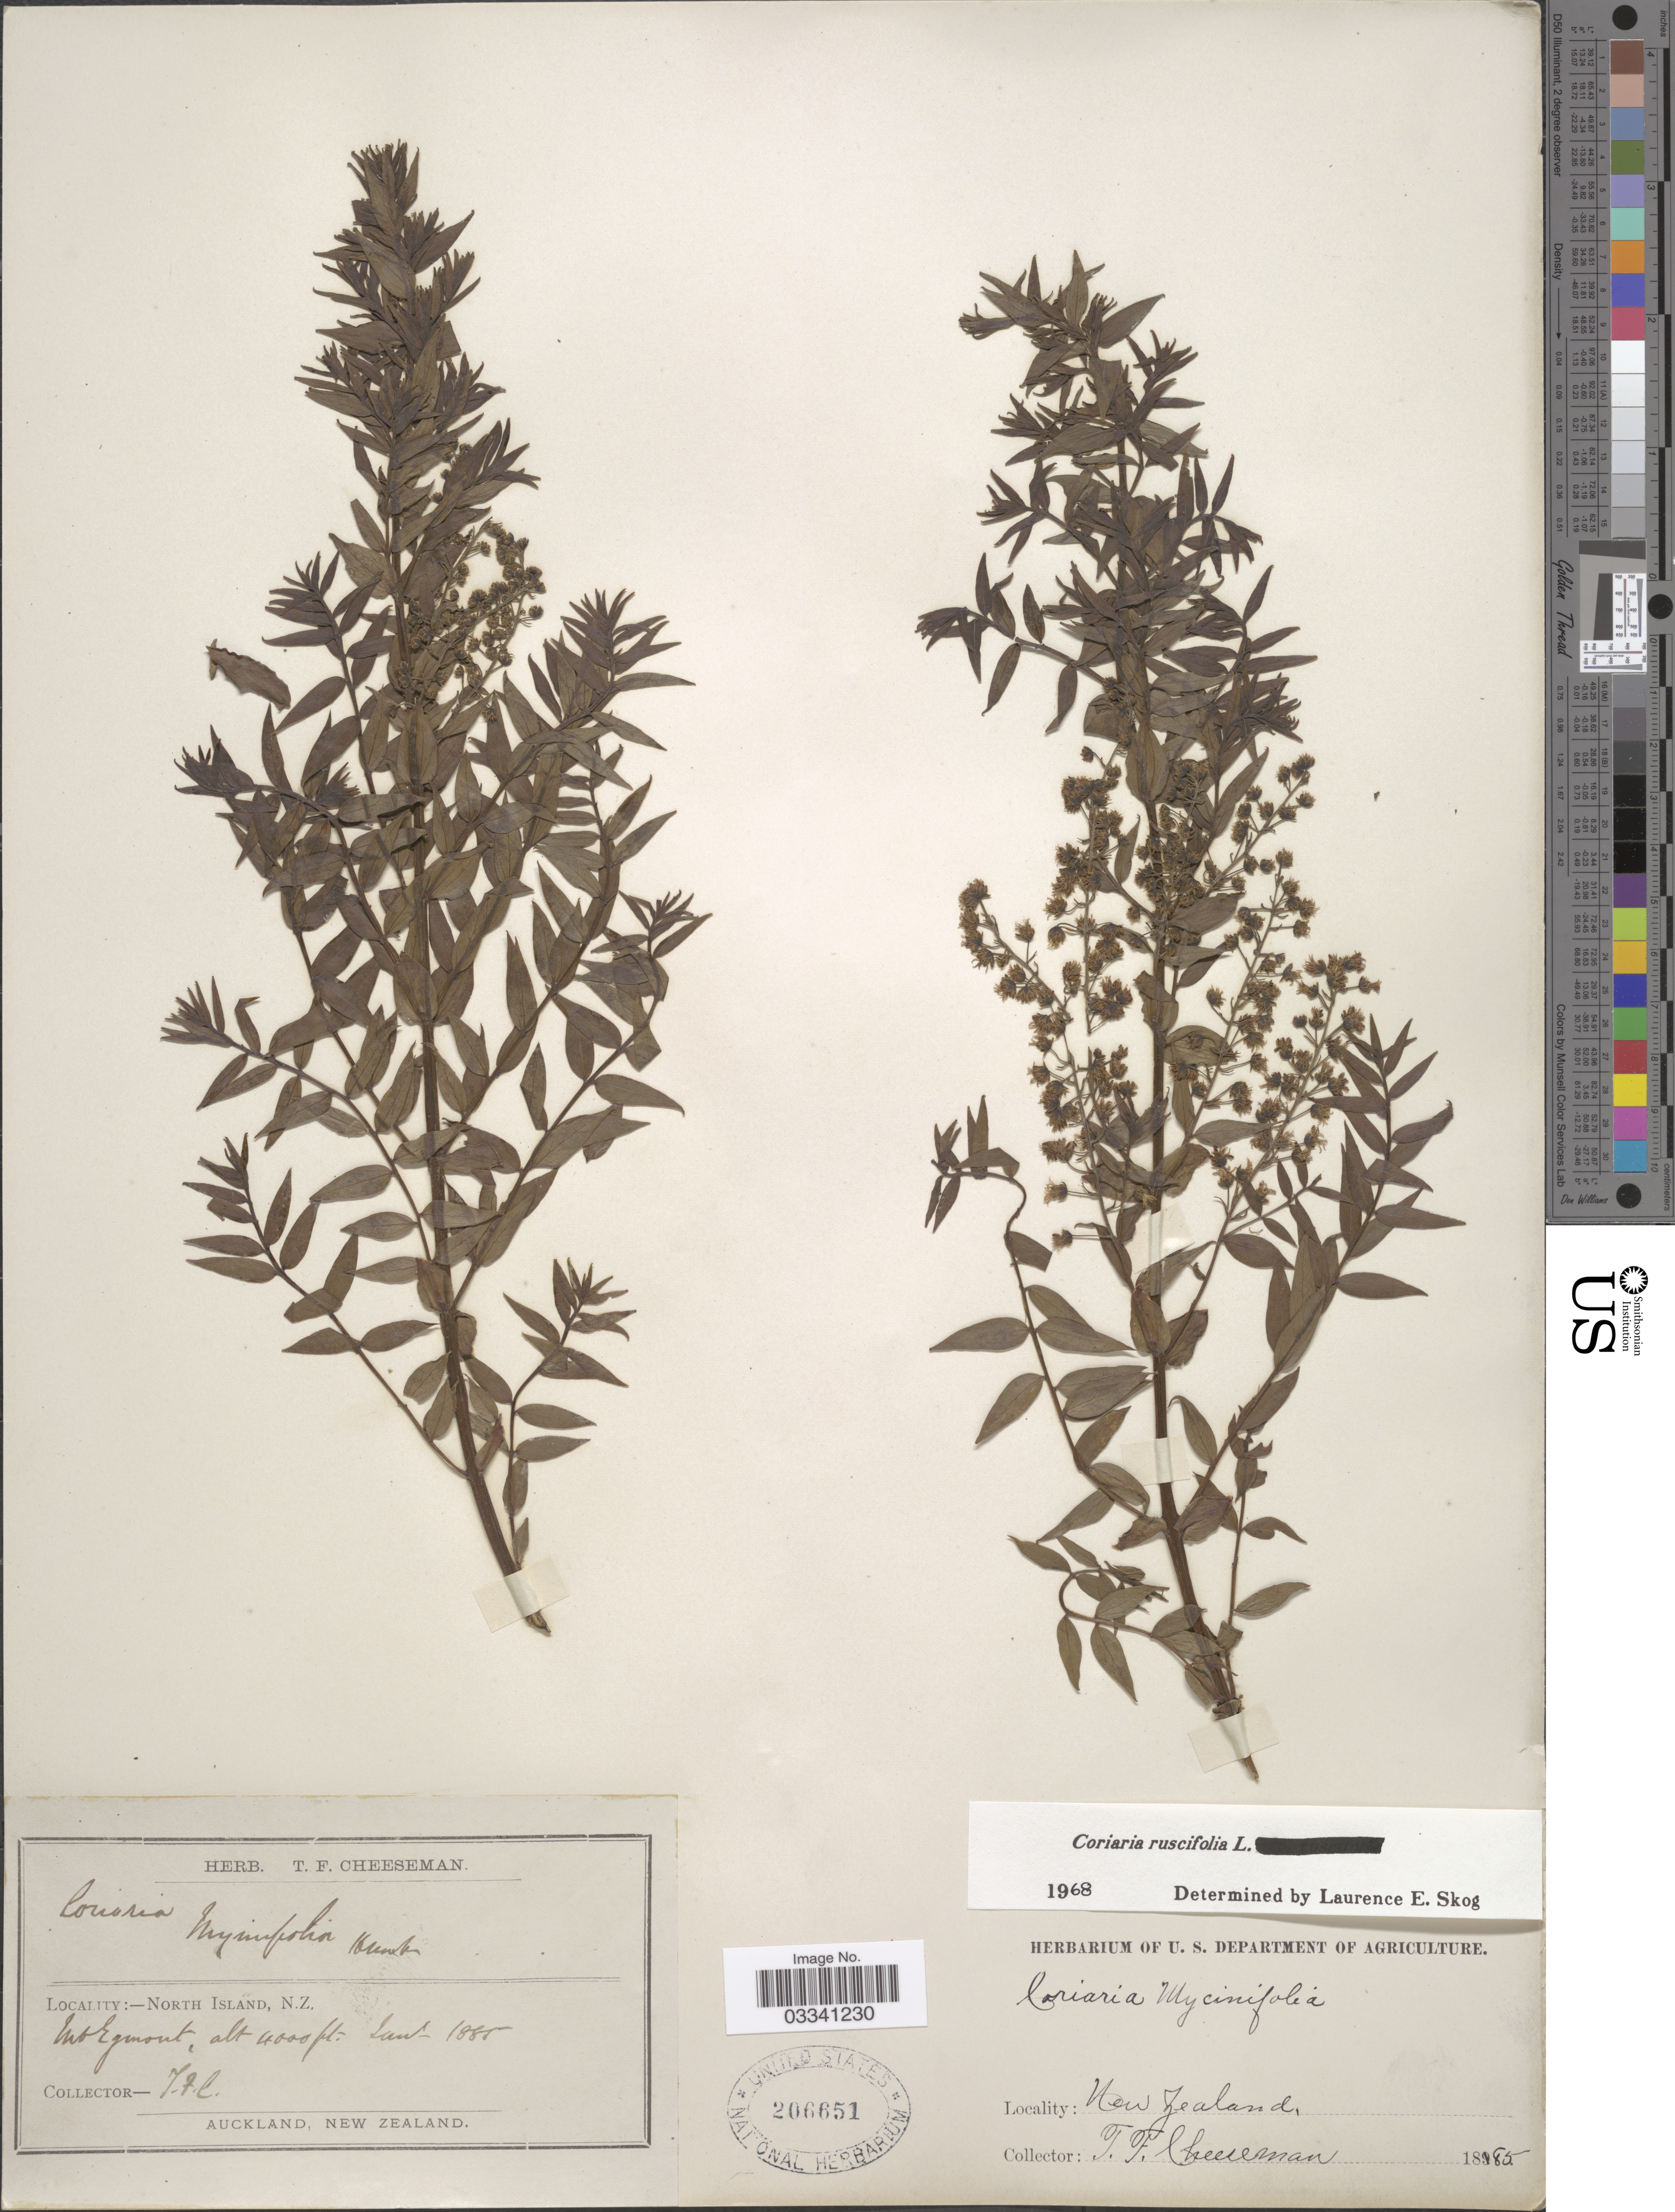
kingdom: Plantae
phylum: Tracheophyta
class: Magnoliopsida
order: Cucurbitales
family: Coriariaceae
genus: Coriaria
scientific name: Coriaria ruscifolia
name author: L.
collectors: T. F. Cheeseman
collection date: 1885-01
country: New Zealand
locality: North Island. Mt Egmont.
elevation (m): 1219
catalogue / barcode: US 206651